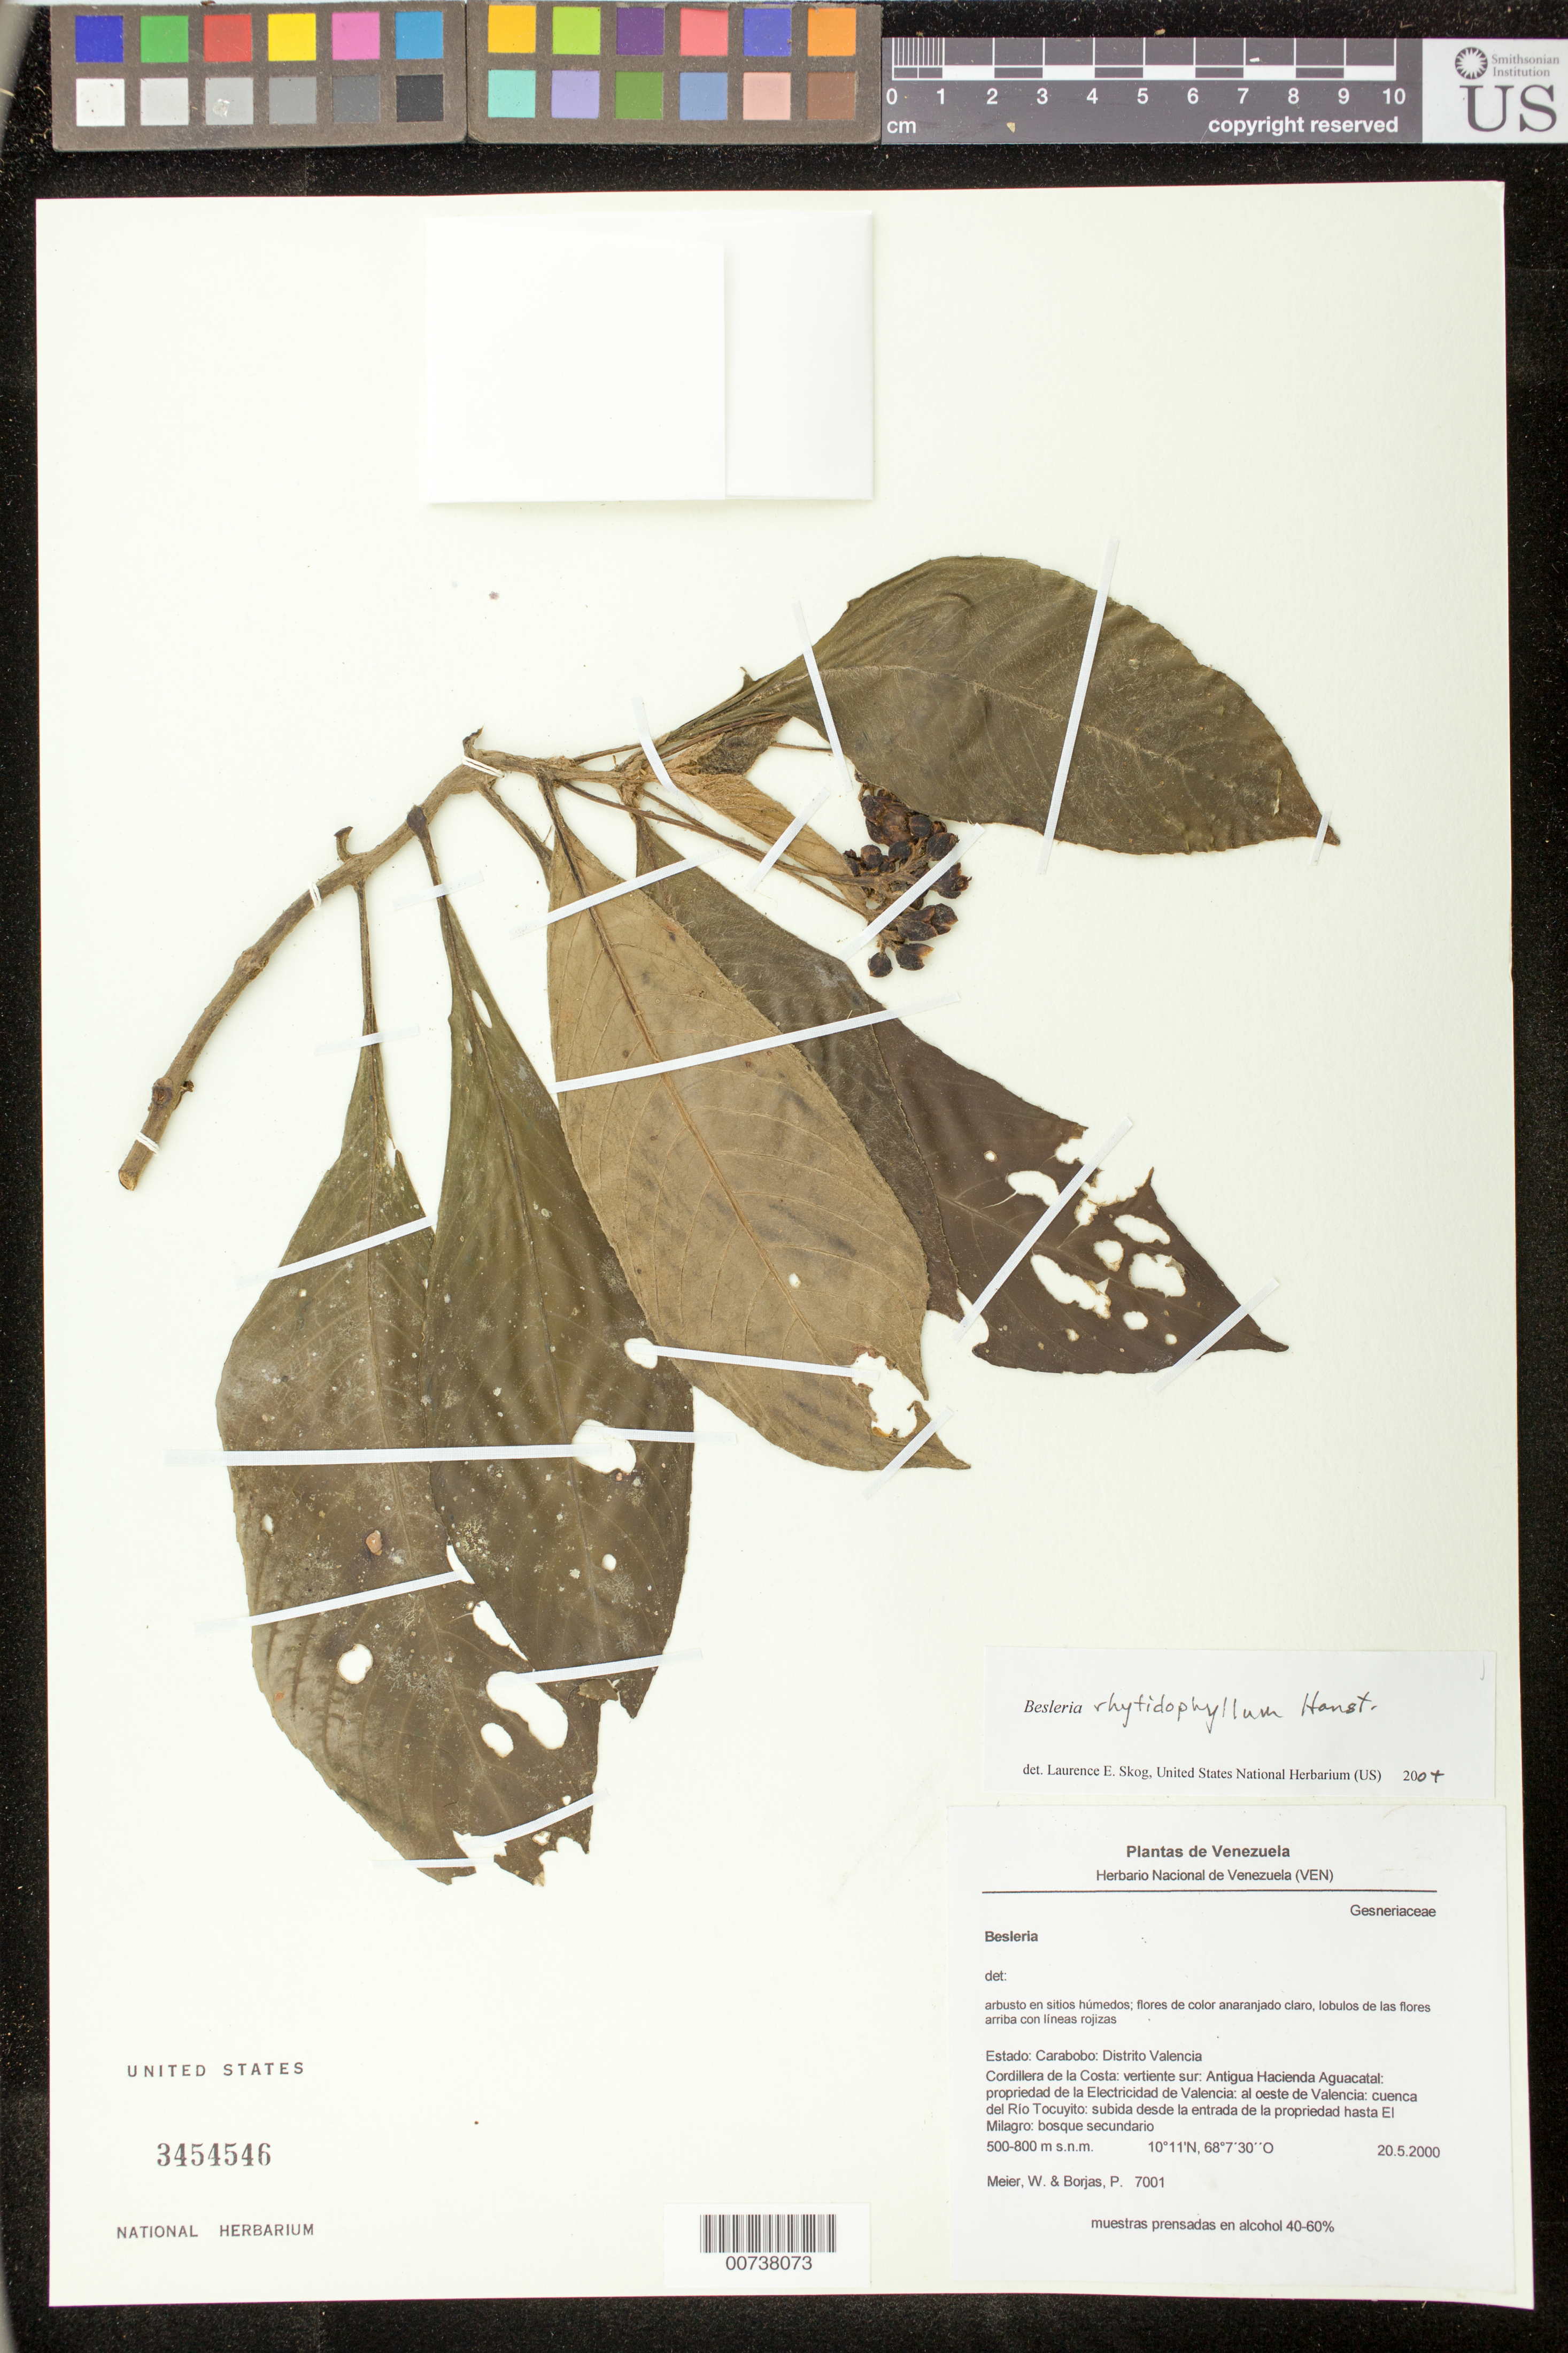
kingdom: Plantae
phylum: Tracheophyta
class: Magnoliopsida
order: Lamiales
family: Gesneriaceae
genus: Besleria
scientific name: Besleria rhytidophyllum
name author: Hanst.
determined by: Skog, Laurence E.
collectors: W. Meier & P. Borjas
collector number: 7001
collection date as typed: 20 May 2000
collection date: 2000-05-20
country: Venezuela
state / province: Carabobo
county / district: Valencia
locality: Distrito Valencia, Cordillera de la Costa, vertiente sur, Antigua Hacienda Aguacatal, propriedad de la Electricidad de Valencia, al oeste de Valencia, cuenca del Rio Tocuyito, subida desde la entrada de la propriedad hasta El Milagro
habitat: Bosque secundario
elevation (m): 500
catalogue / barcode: US 3454546